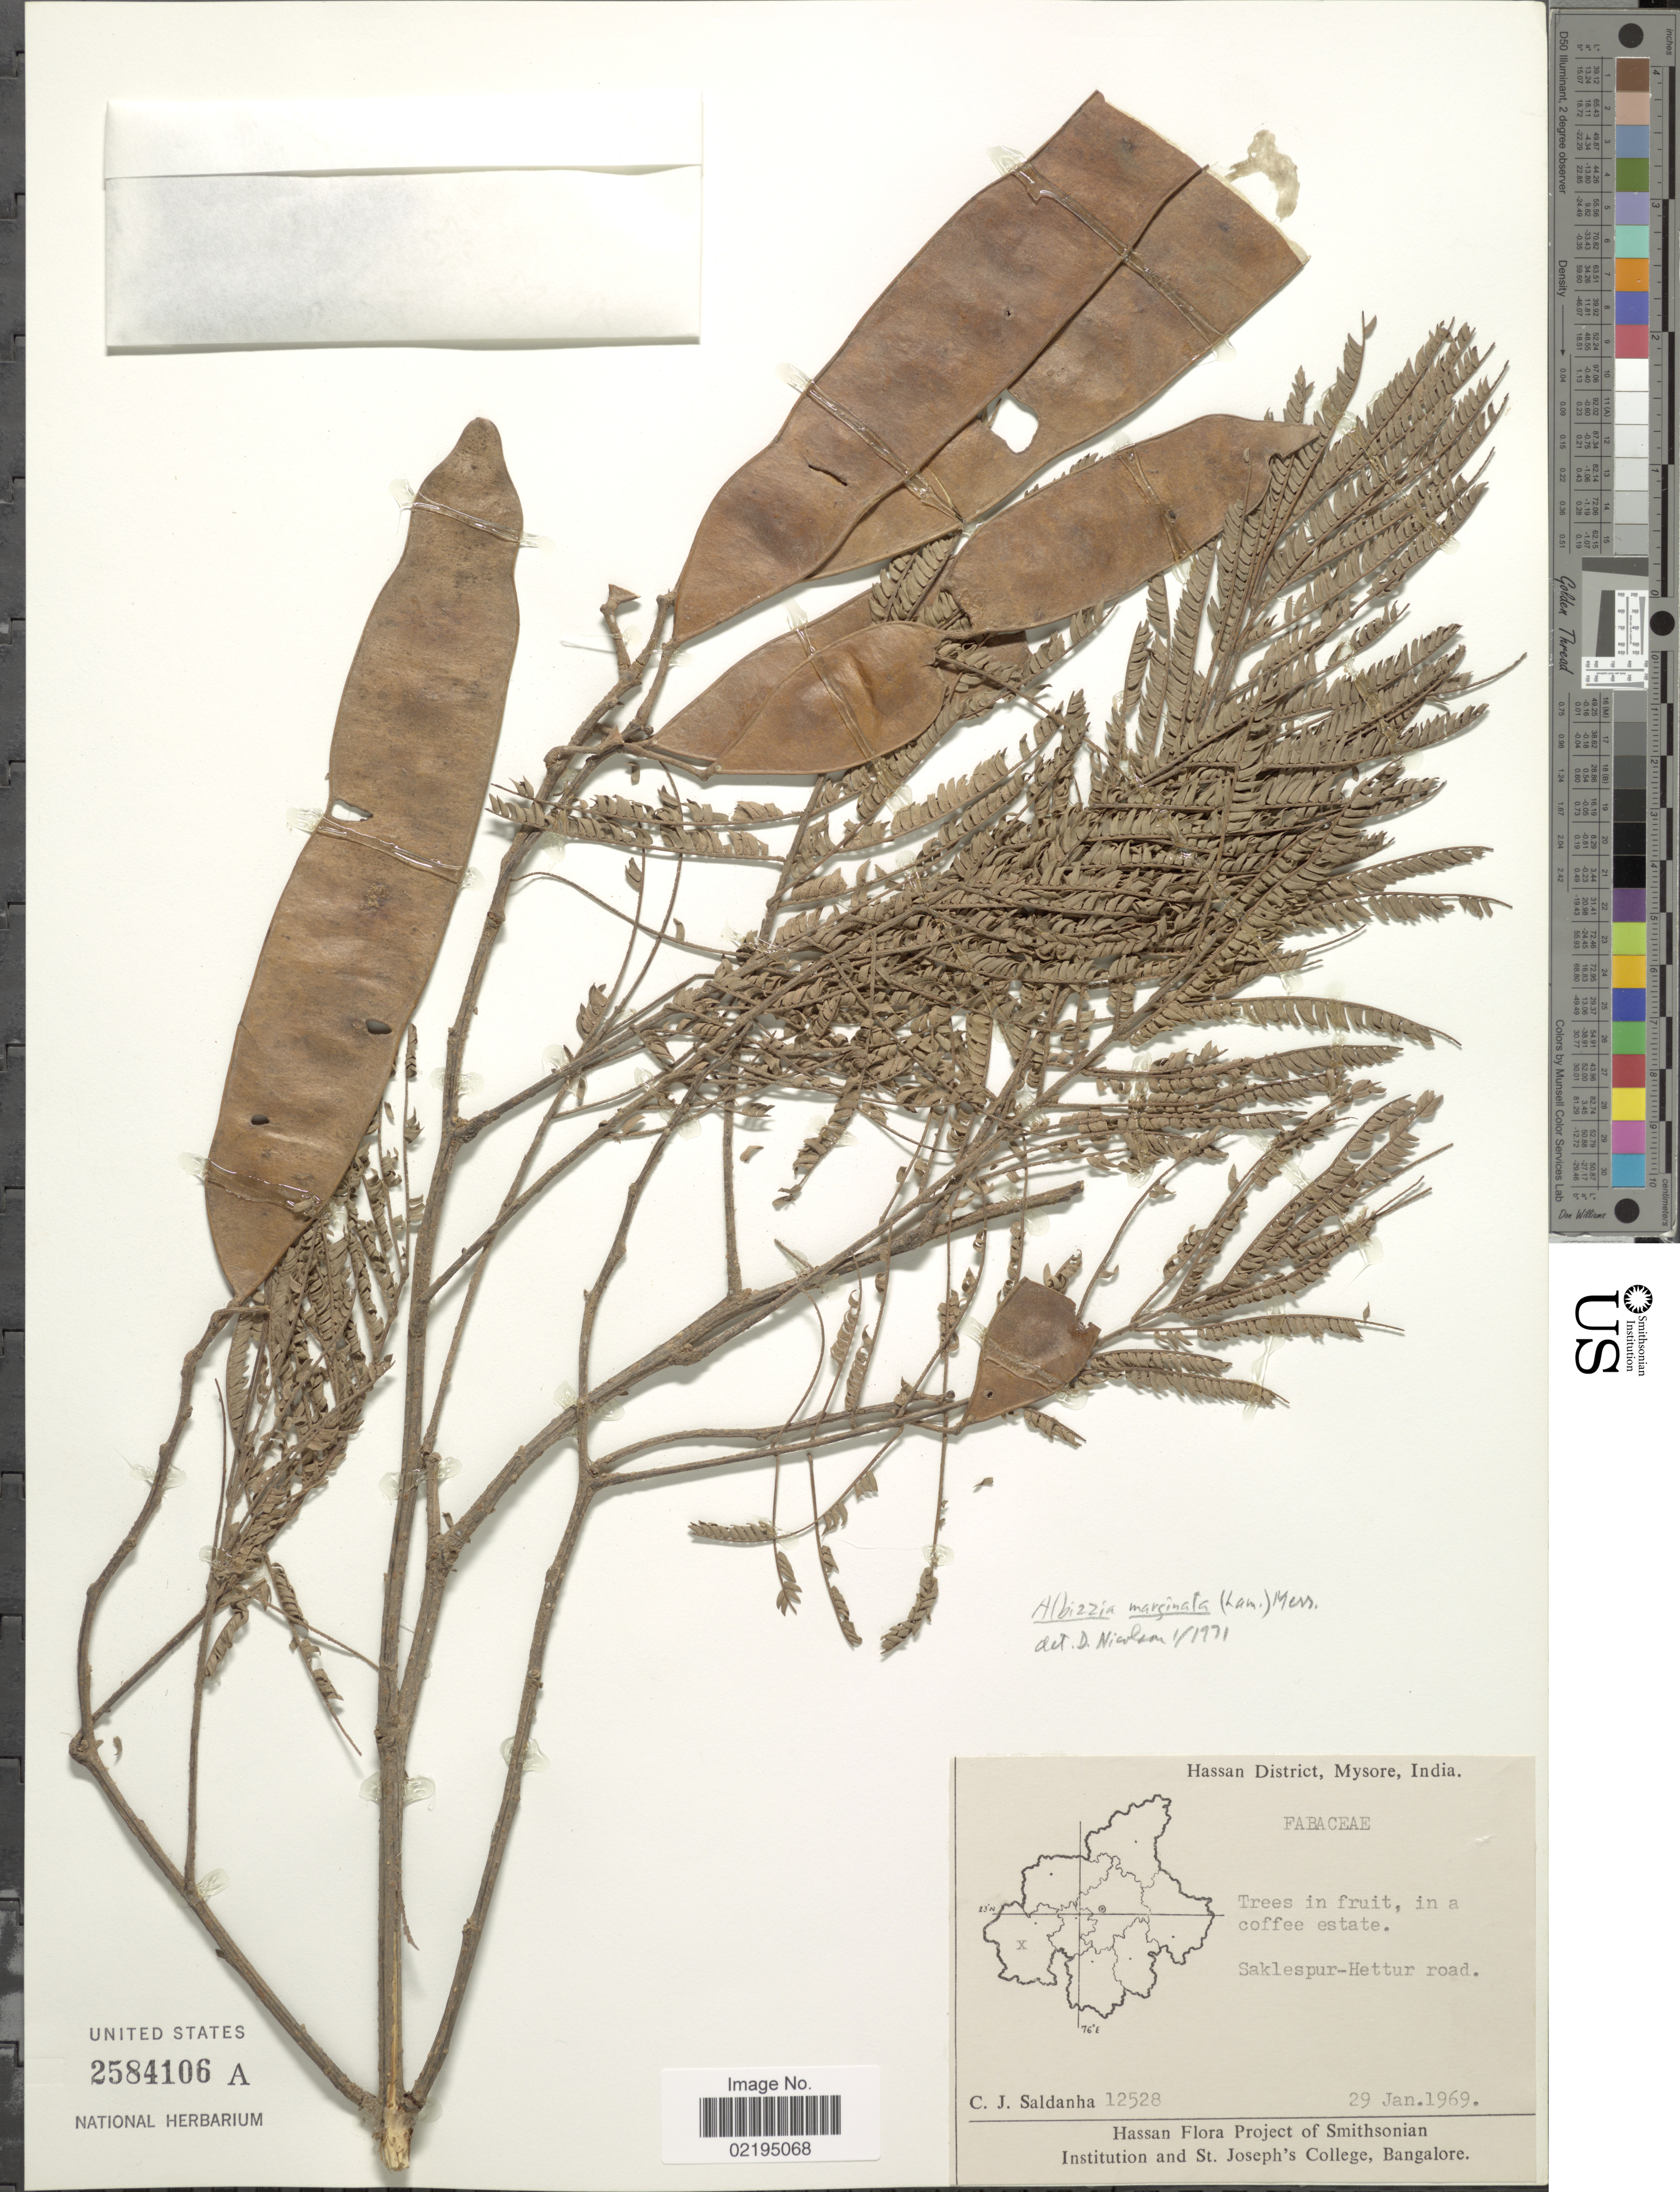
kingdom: Plantae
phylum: Tracheophyta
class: Magnoliopsida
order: Fabales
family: Fabaceae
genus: Albizia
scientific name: Albizia marginata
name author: Merr.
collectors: C. J. Saldanha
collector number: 12528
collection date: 1969-01-29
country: India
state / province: Karnataka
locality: Hassan District, Mysore, Saklespur-Hettur road.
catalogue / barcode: US 2584106A